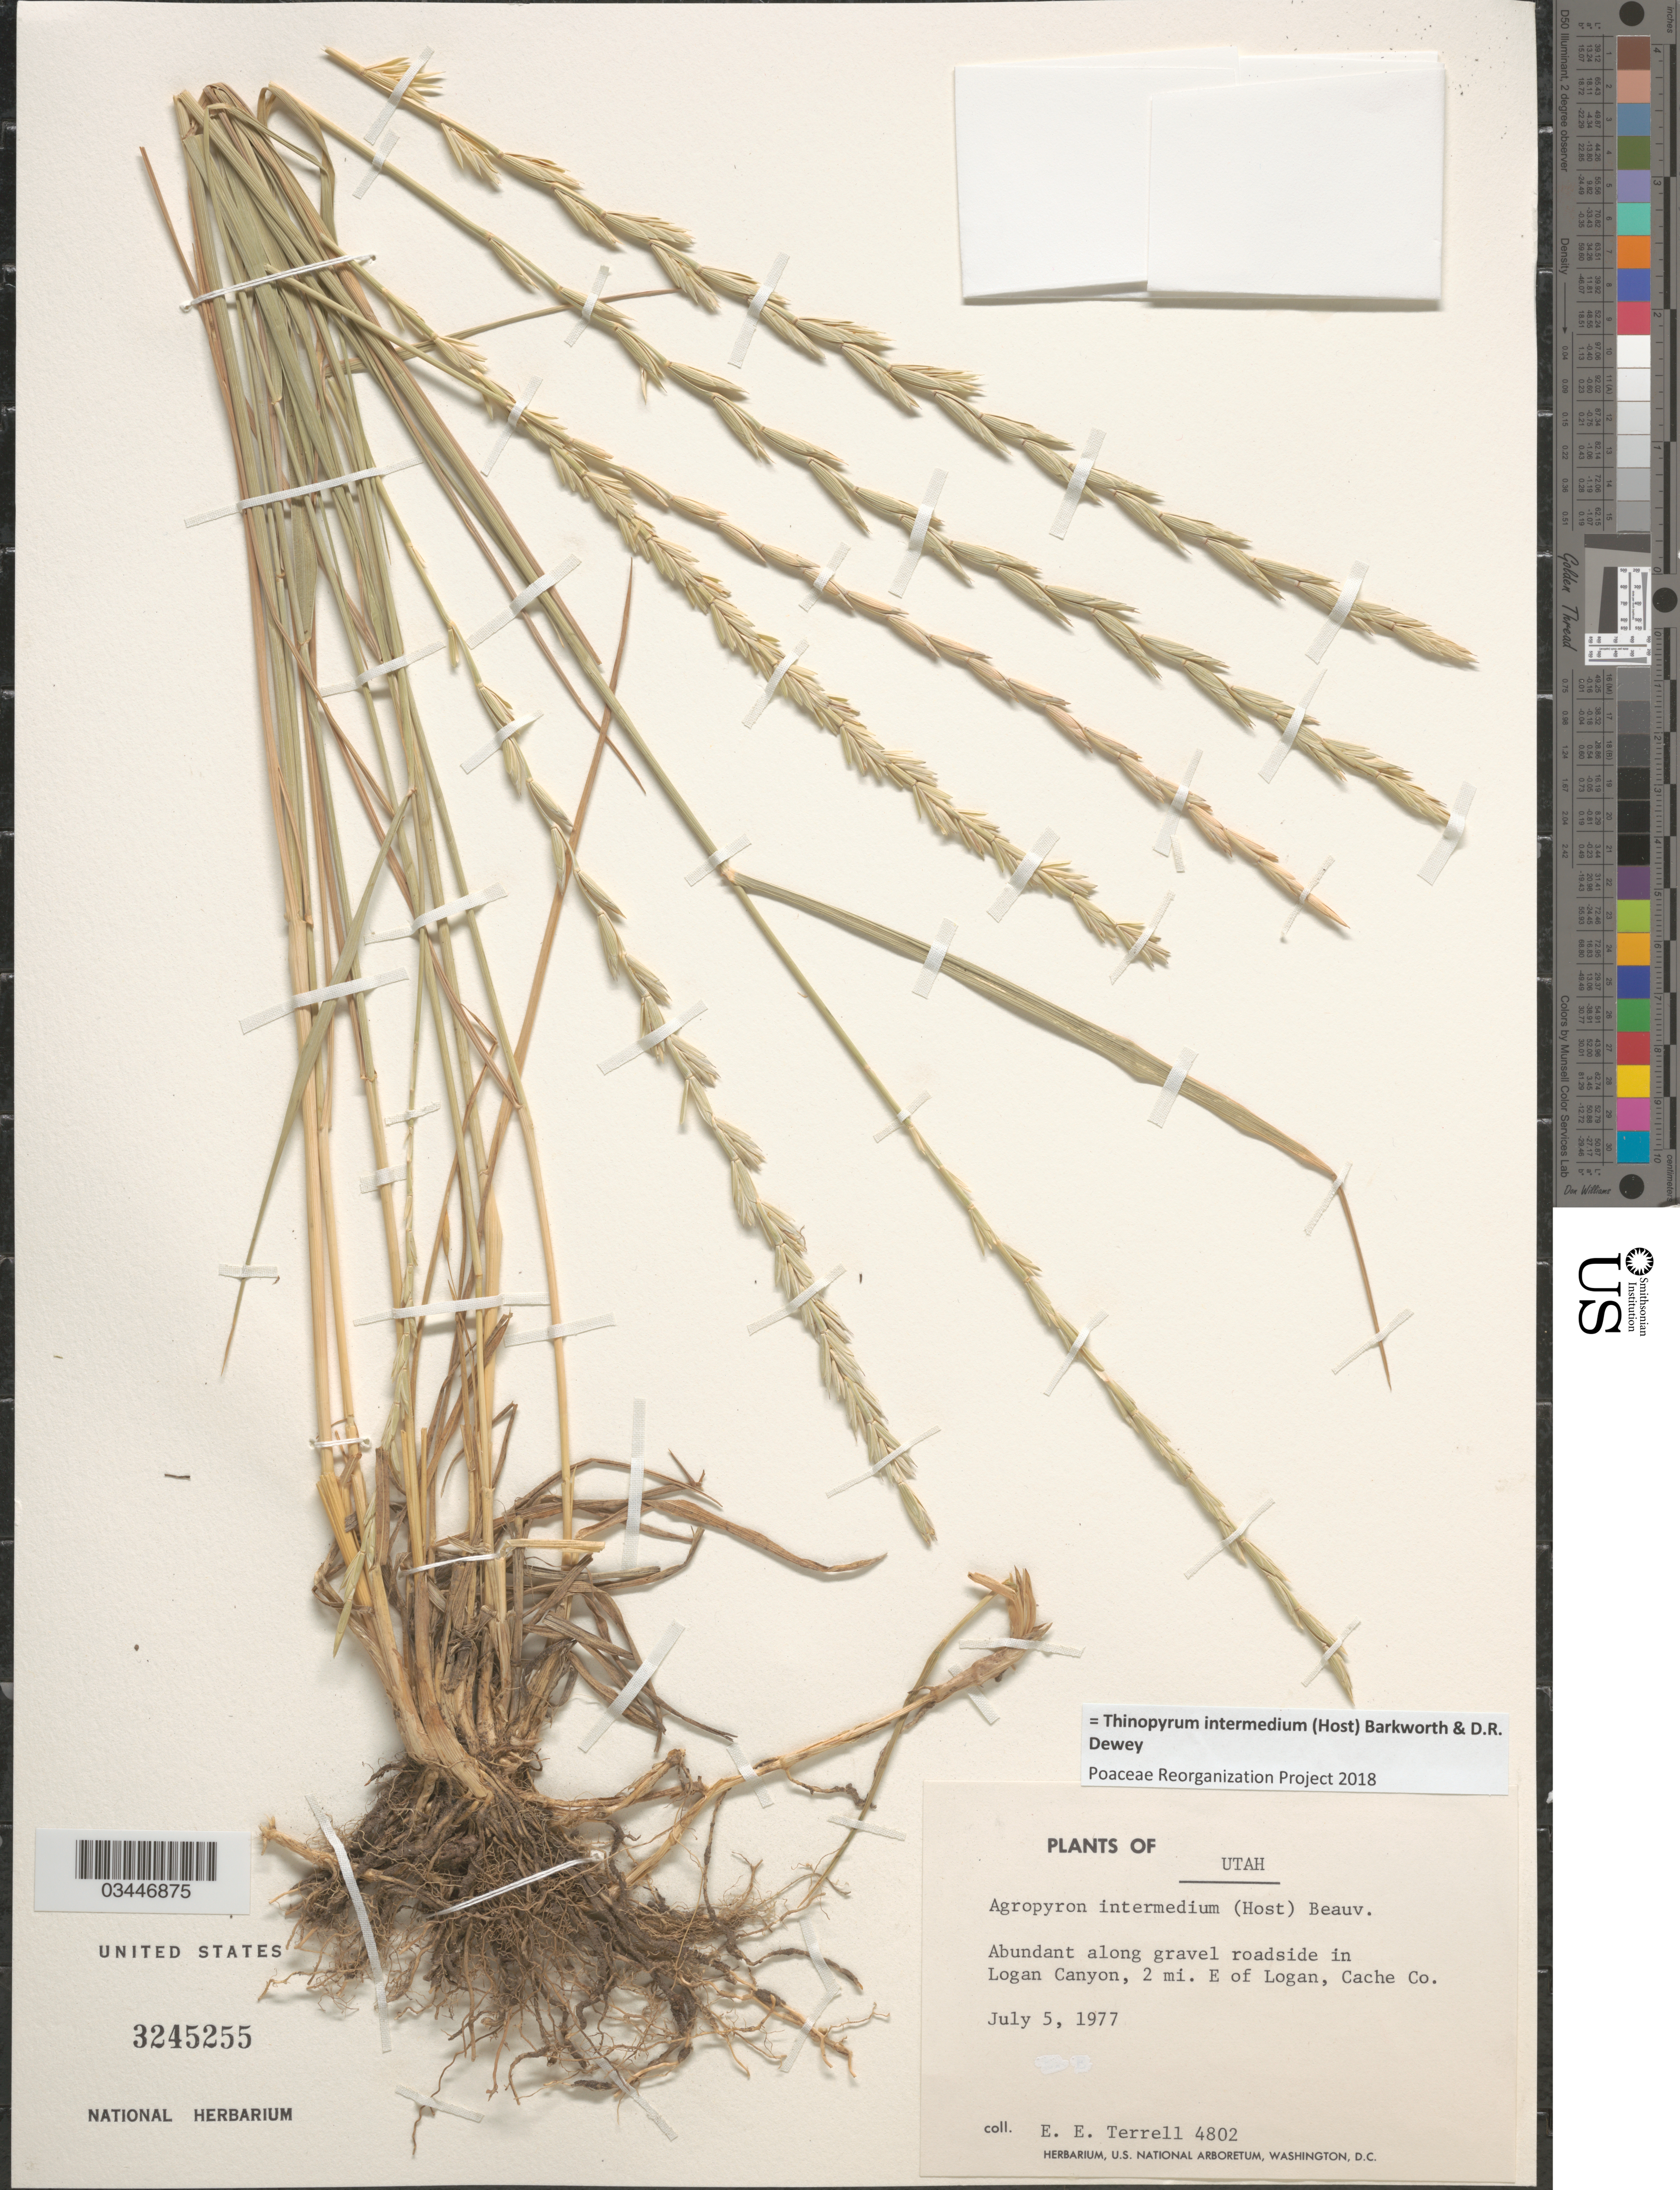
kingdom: Plantae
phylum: Tracheophyta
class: Liliopsida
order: Poales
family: Poaceae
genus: Aegilops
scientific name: Aegilops sp.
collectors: E. E. Terrell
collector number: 4802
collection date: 1977-07-05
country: United States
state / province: Utah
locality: Abundant along gravel roadside in Logan Canyon, 2 mi. E of Logan, Cache Co.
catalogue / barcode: US 3245255